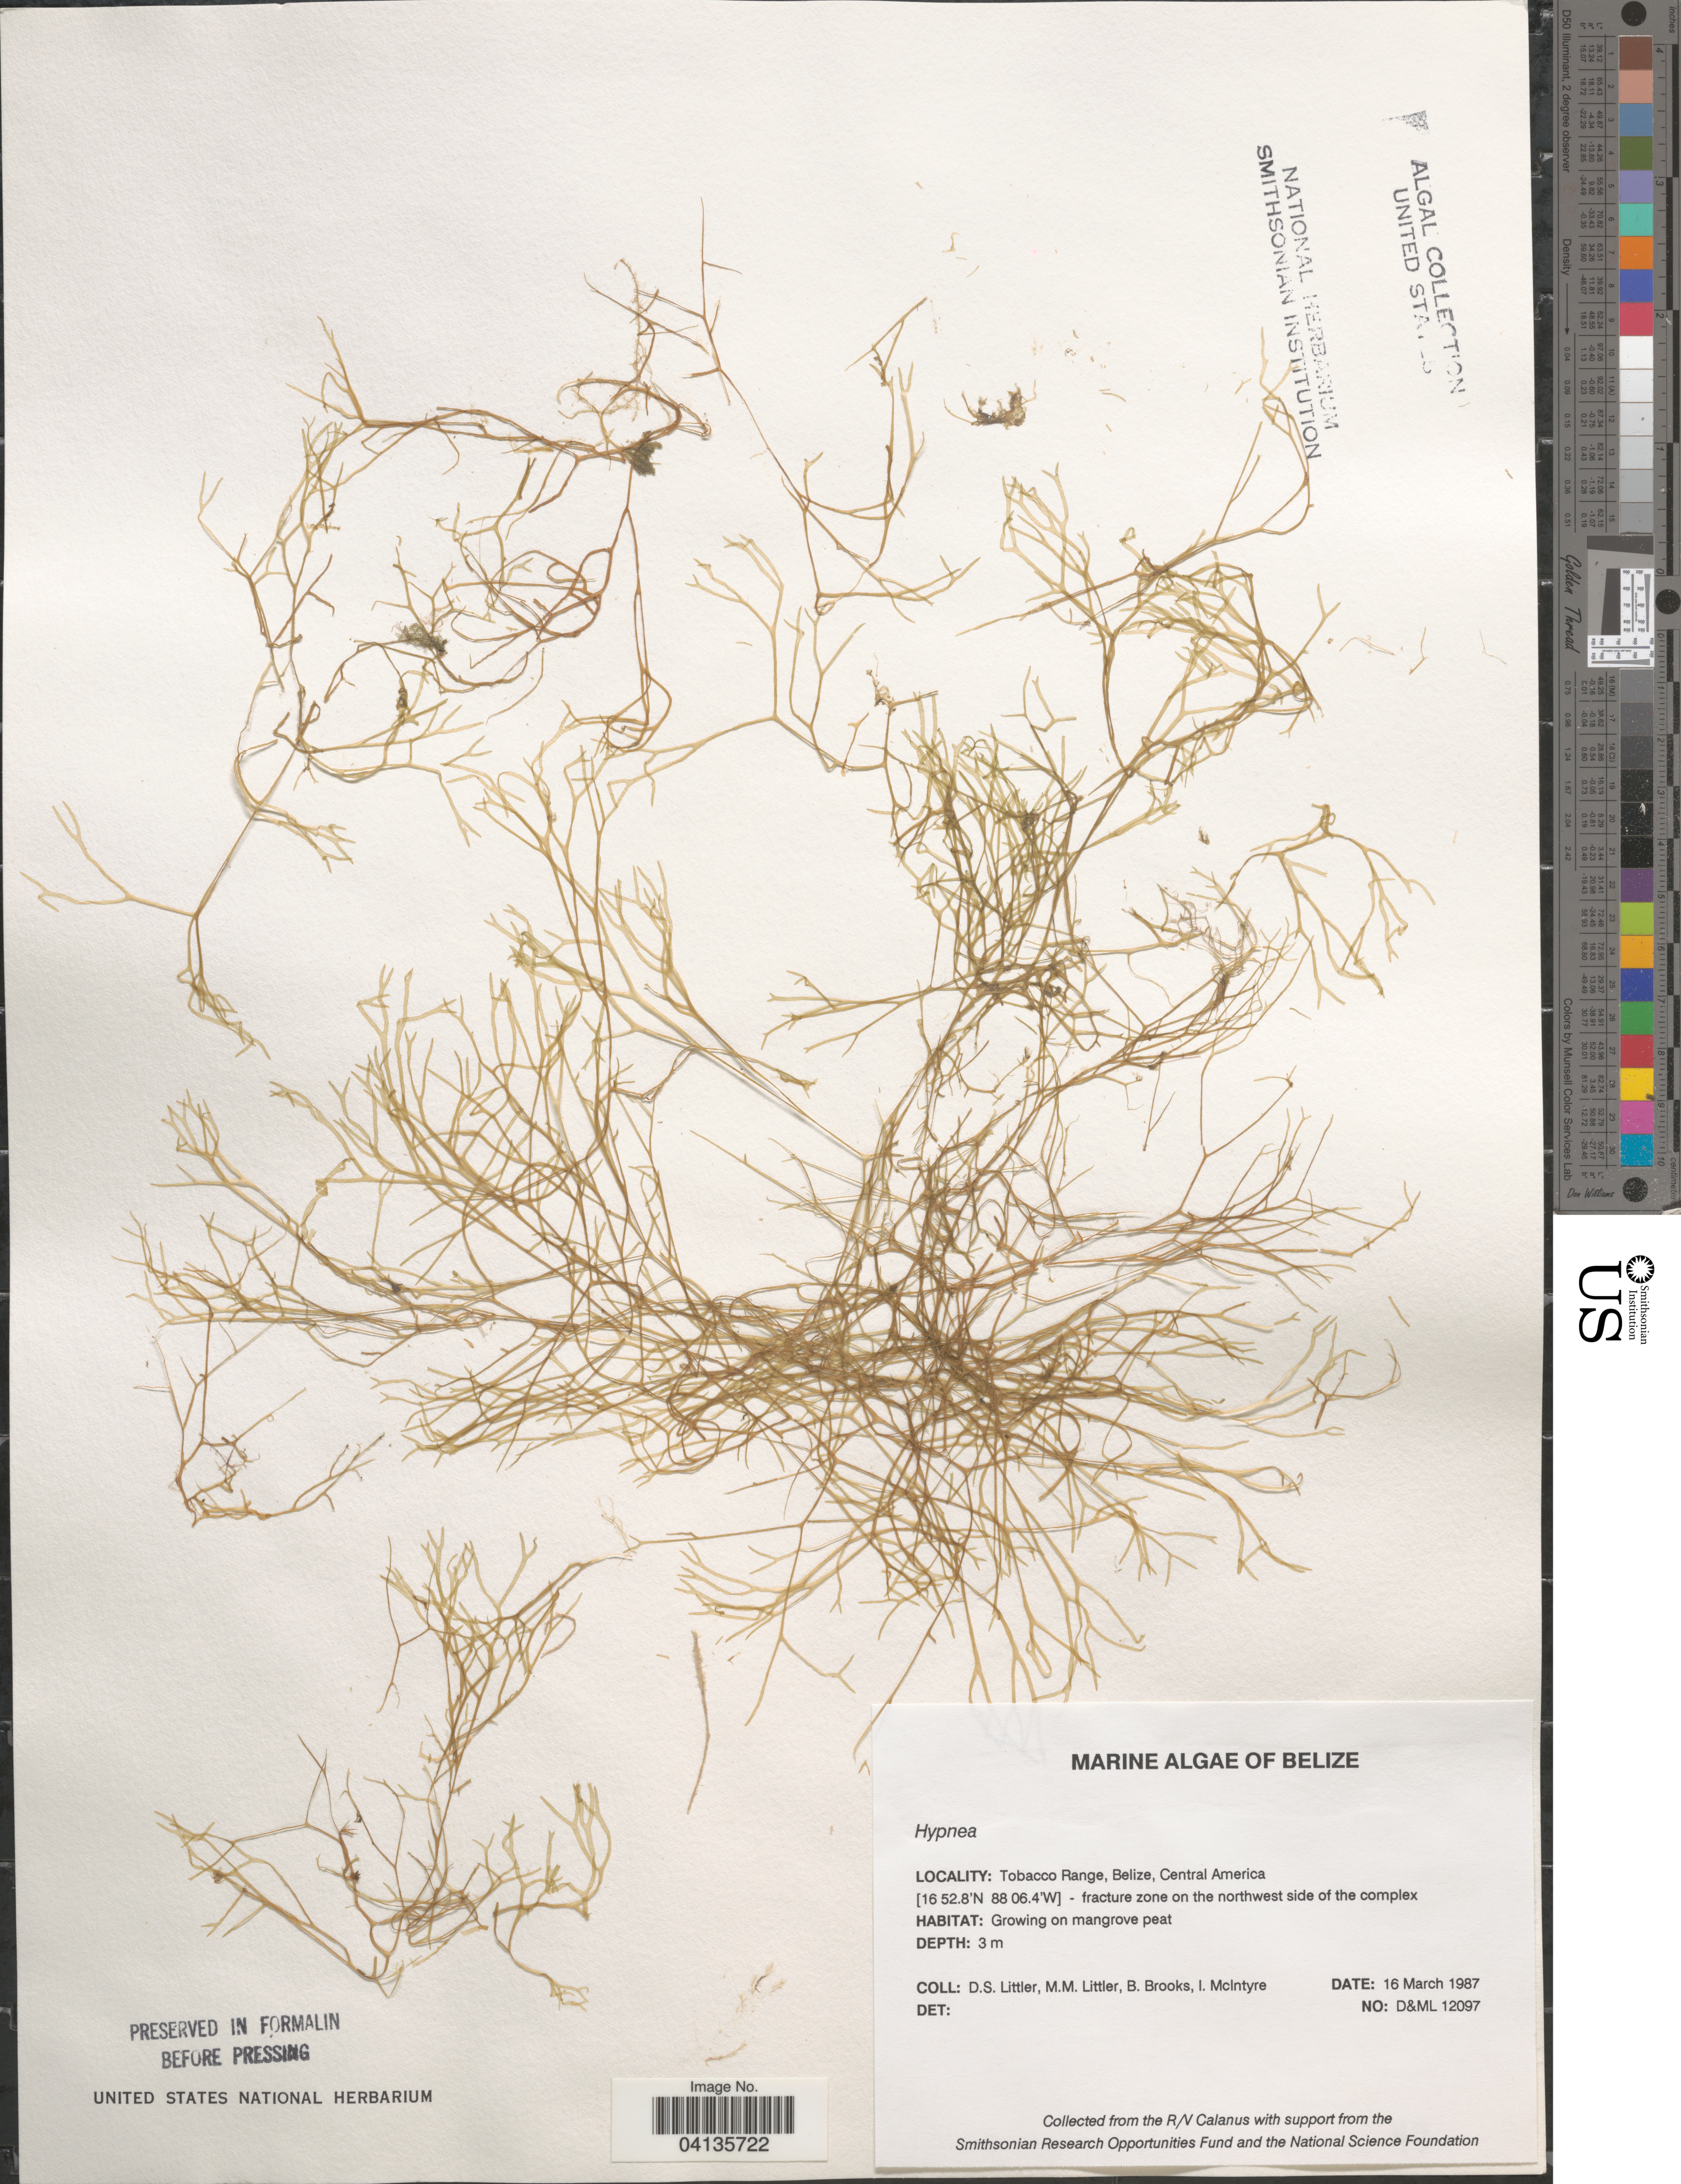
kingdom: Chromista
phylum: Ochrophyta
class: Phaeophyceae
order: Dictyotales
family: Dictyotaceae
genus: Dictyota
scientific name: Dictyota sp.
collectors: D. S. Littler, B. Brooks & I. McIntyre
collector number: D&ML12097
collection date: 1987-03-16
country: Belize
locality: Tobacco Range - fracture zone on the northwest side of the complex.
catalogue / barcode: US 328675